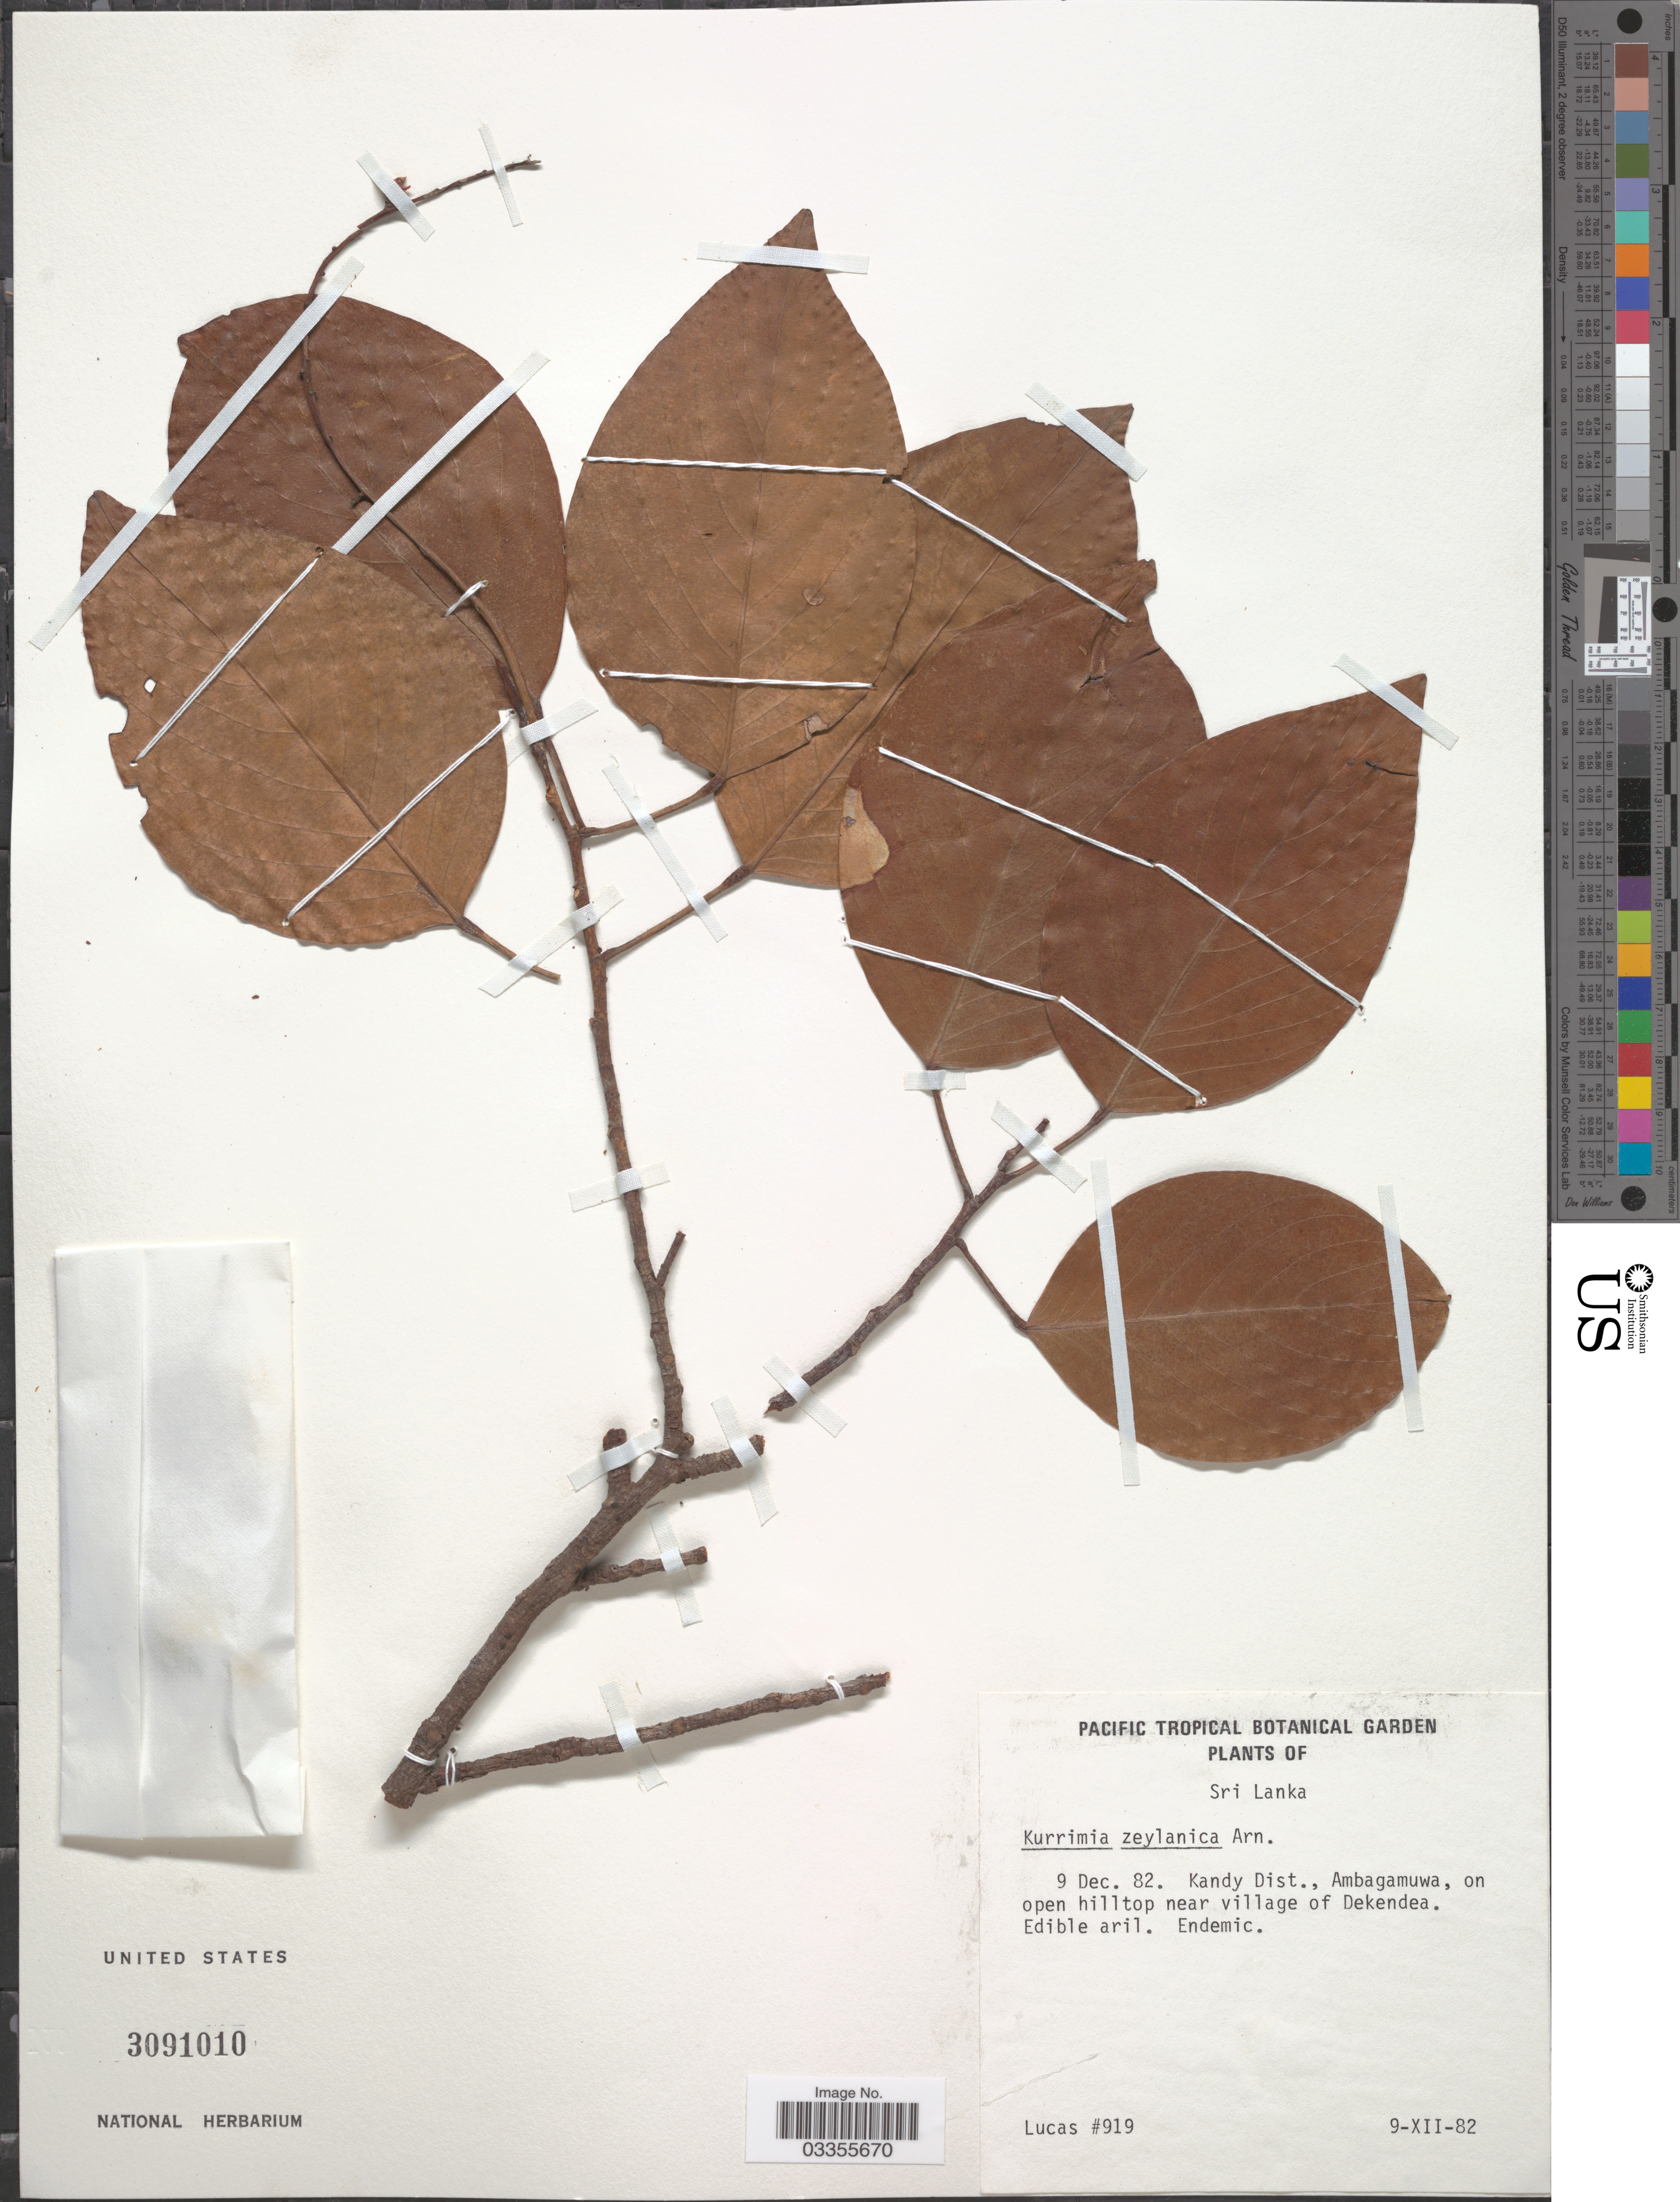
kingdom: Plantae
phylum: Tracheophyta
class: Magnoliopsida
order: Malpighiales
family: Centroplacaceae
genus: Bhesa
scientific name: Bhesa ceylanica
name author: (Arn. ex Thwaites) Ding Hou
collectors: Lucas, --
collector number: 919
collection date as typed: Transcribed d/m/y: 9/12/82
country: Sri Lanka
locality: Kandy Dist., Ambagamuwa, on open hilltop near village of Dekendea.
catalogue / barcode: US 3091010